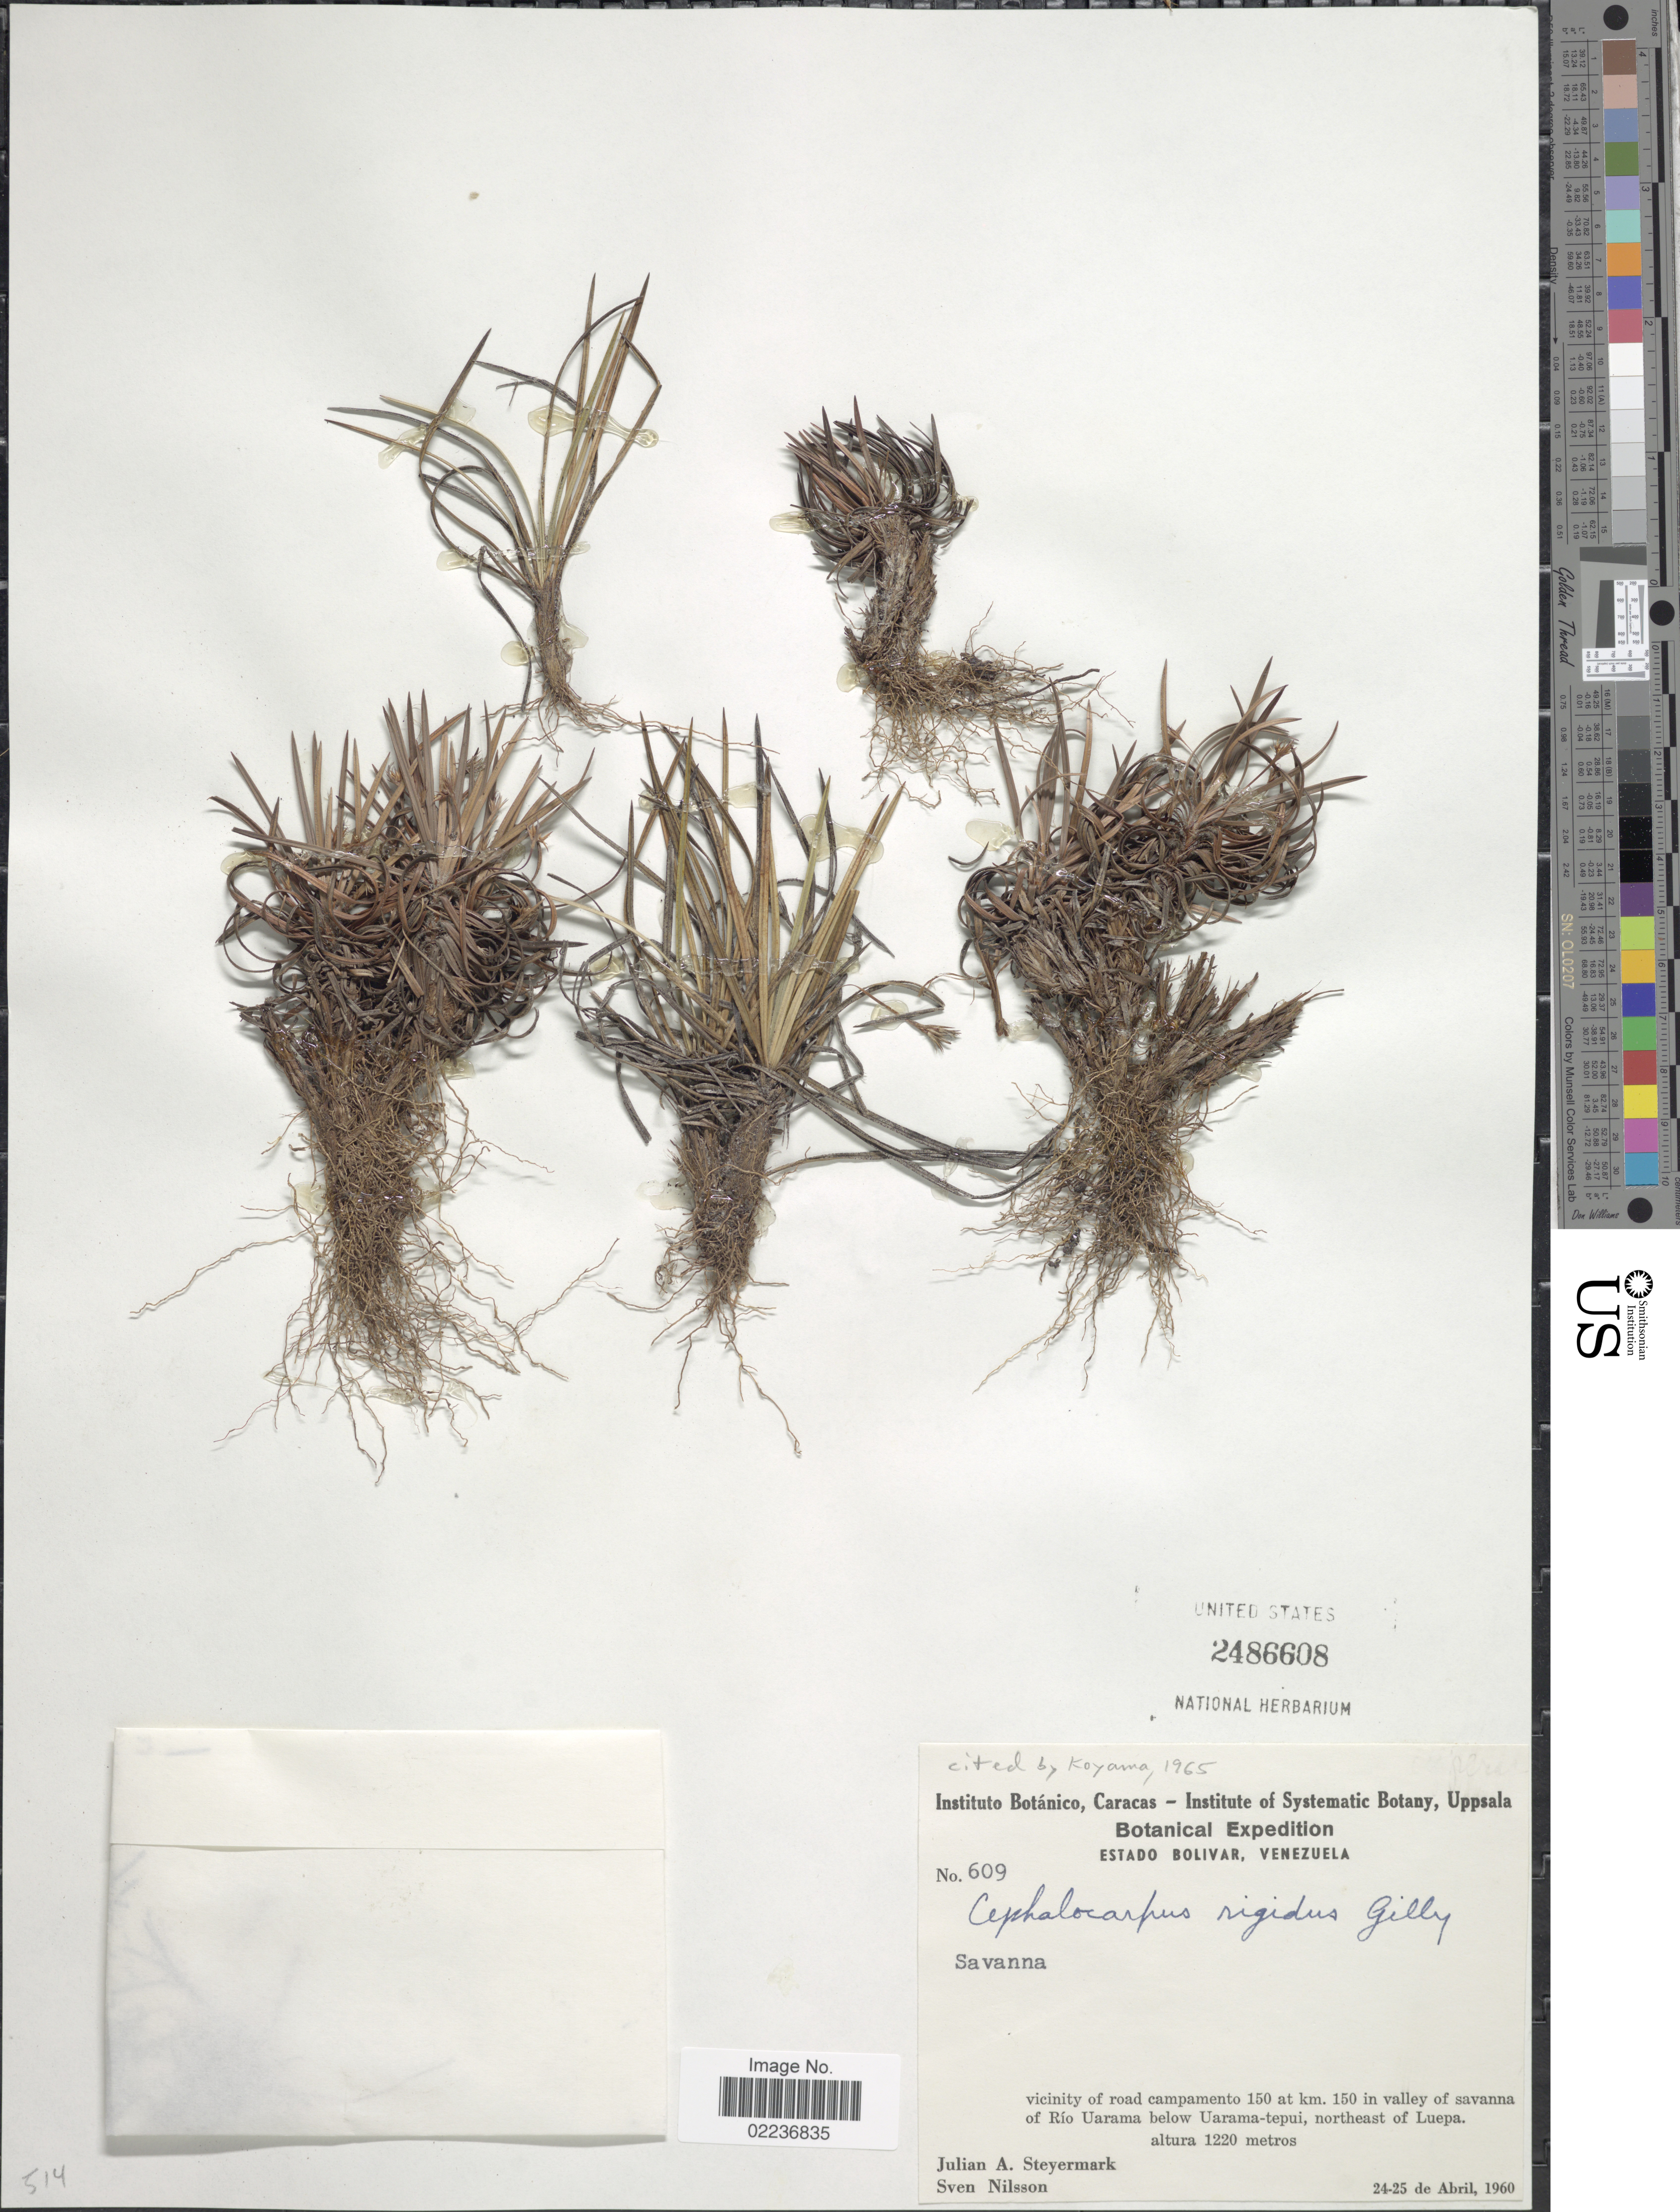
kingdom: Plantae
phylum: Tracheophyta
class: Liliopsida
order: Poales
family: Cyperaceae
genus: Cephalocarpus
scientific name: Cephalocarpus rigidus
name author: Gilly ex Gleason & Killip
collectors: J. Steyermark & Sv. Nilsson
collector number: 609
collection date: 1960-04-24/1960-04-25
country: Venezuela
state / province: Bolivar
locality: Savanna, vicinity of road campamento 150 at km. 150 in valley of savann of Rio Uarama below Uarama-tepui, northeast of Luepa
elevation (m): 1220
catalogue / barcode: US 2486608